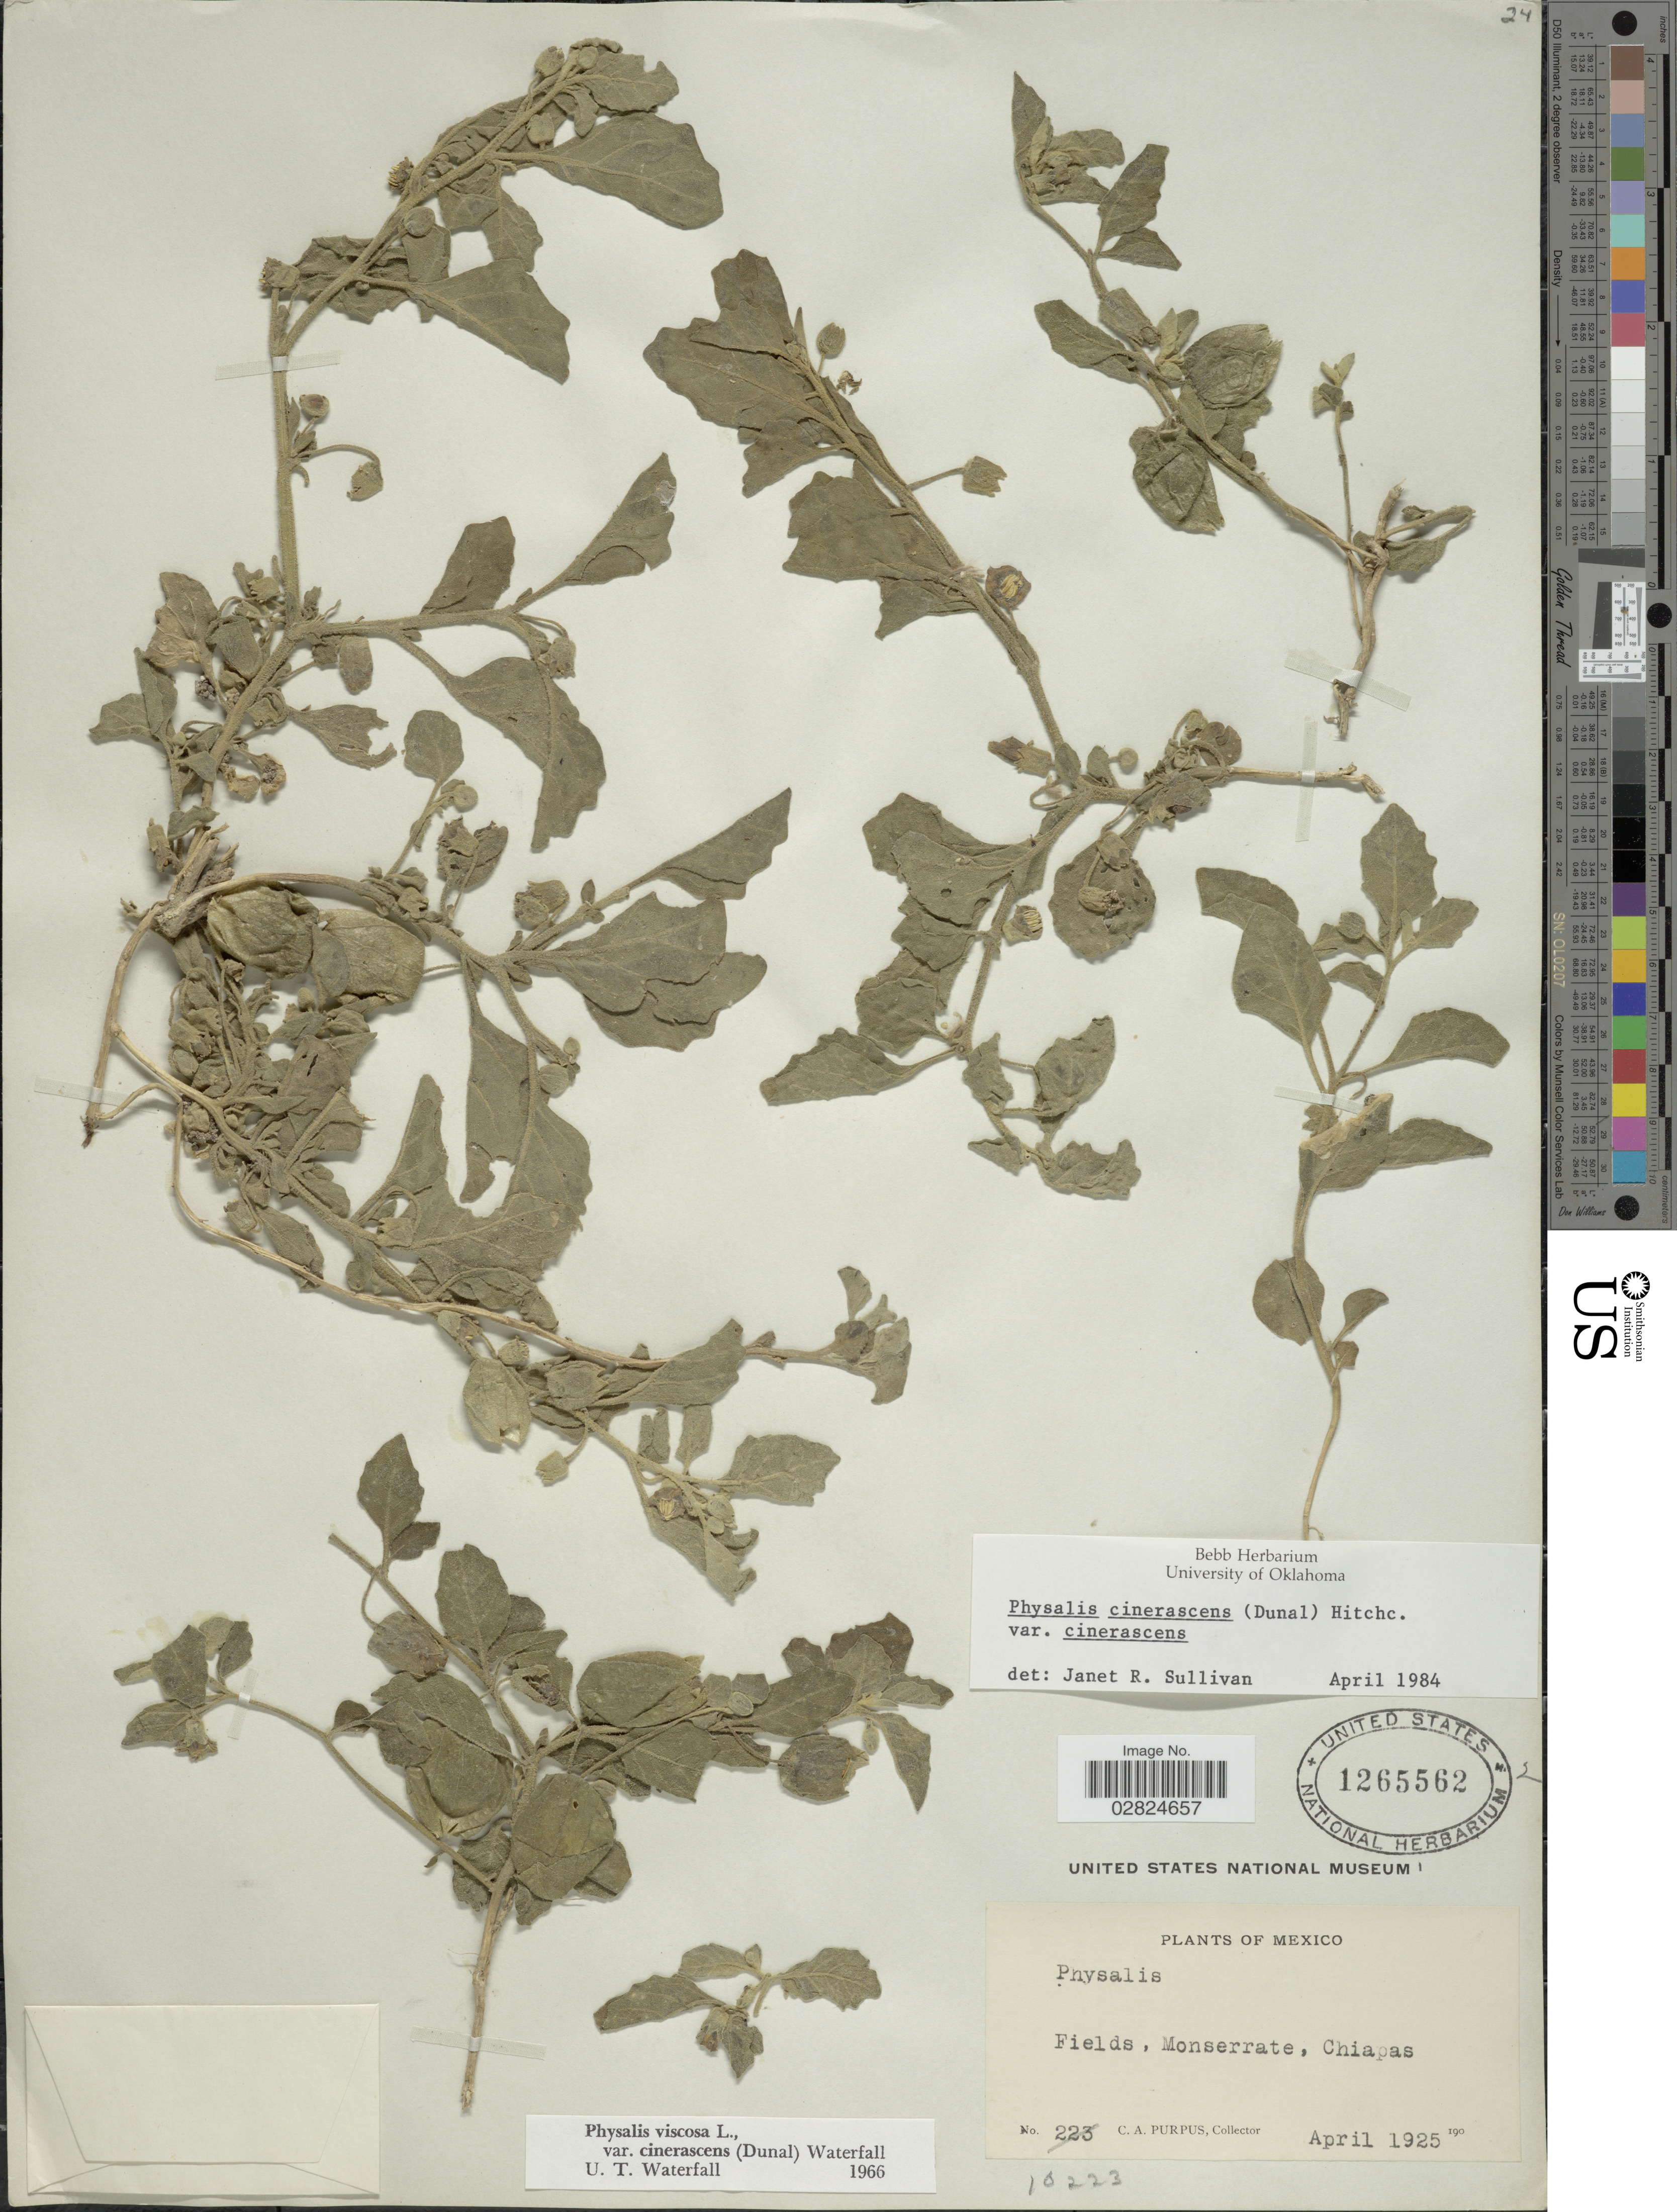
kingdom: Plantae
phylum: Tracheophyta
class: Magnoliopsida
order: Solanales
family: Solanaceae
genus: Physalis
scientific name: Physalis cinerascens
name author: (Dunal) Hitchc.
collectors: C. A. Purpus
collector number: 10223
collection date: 1925-04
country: Mexico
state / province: Chiapas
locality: Monserrate.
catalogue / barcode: US 1265562